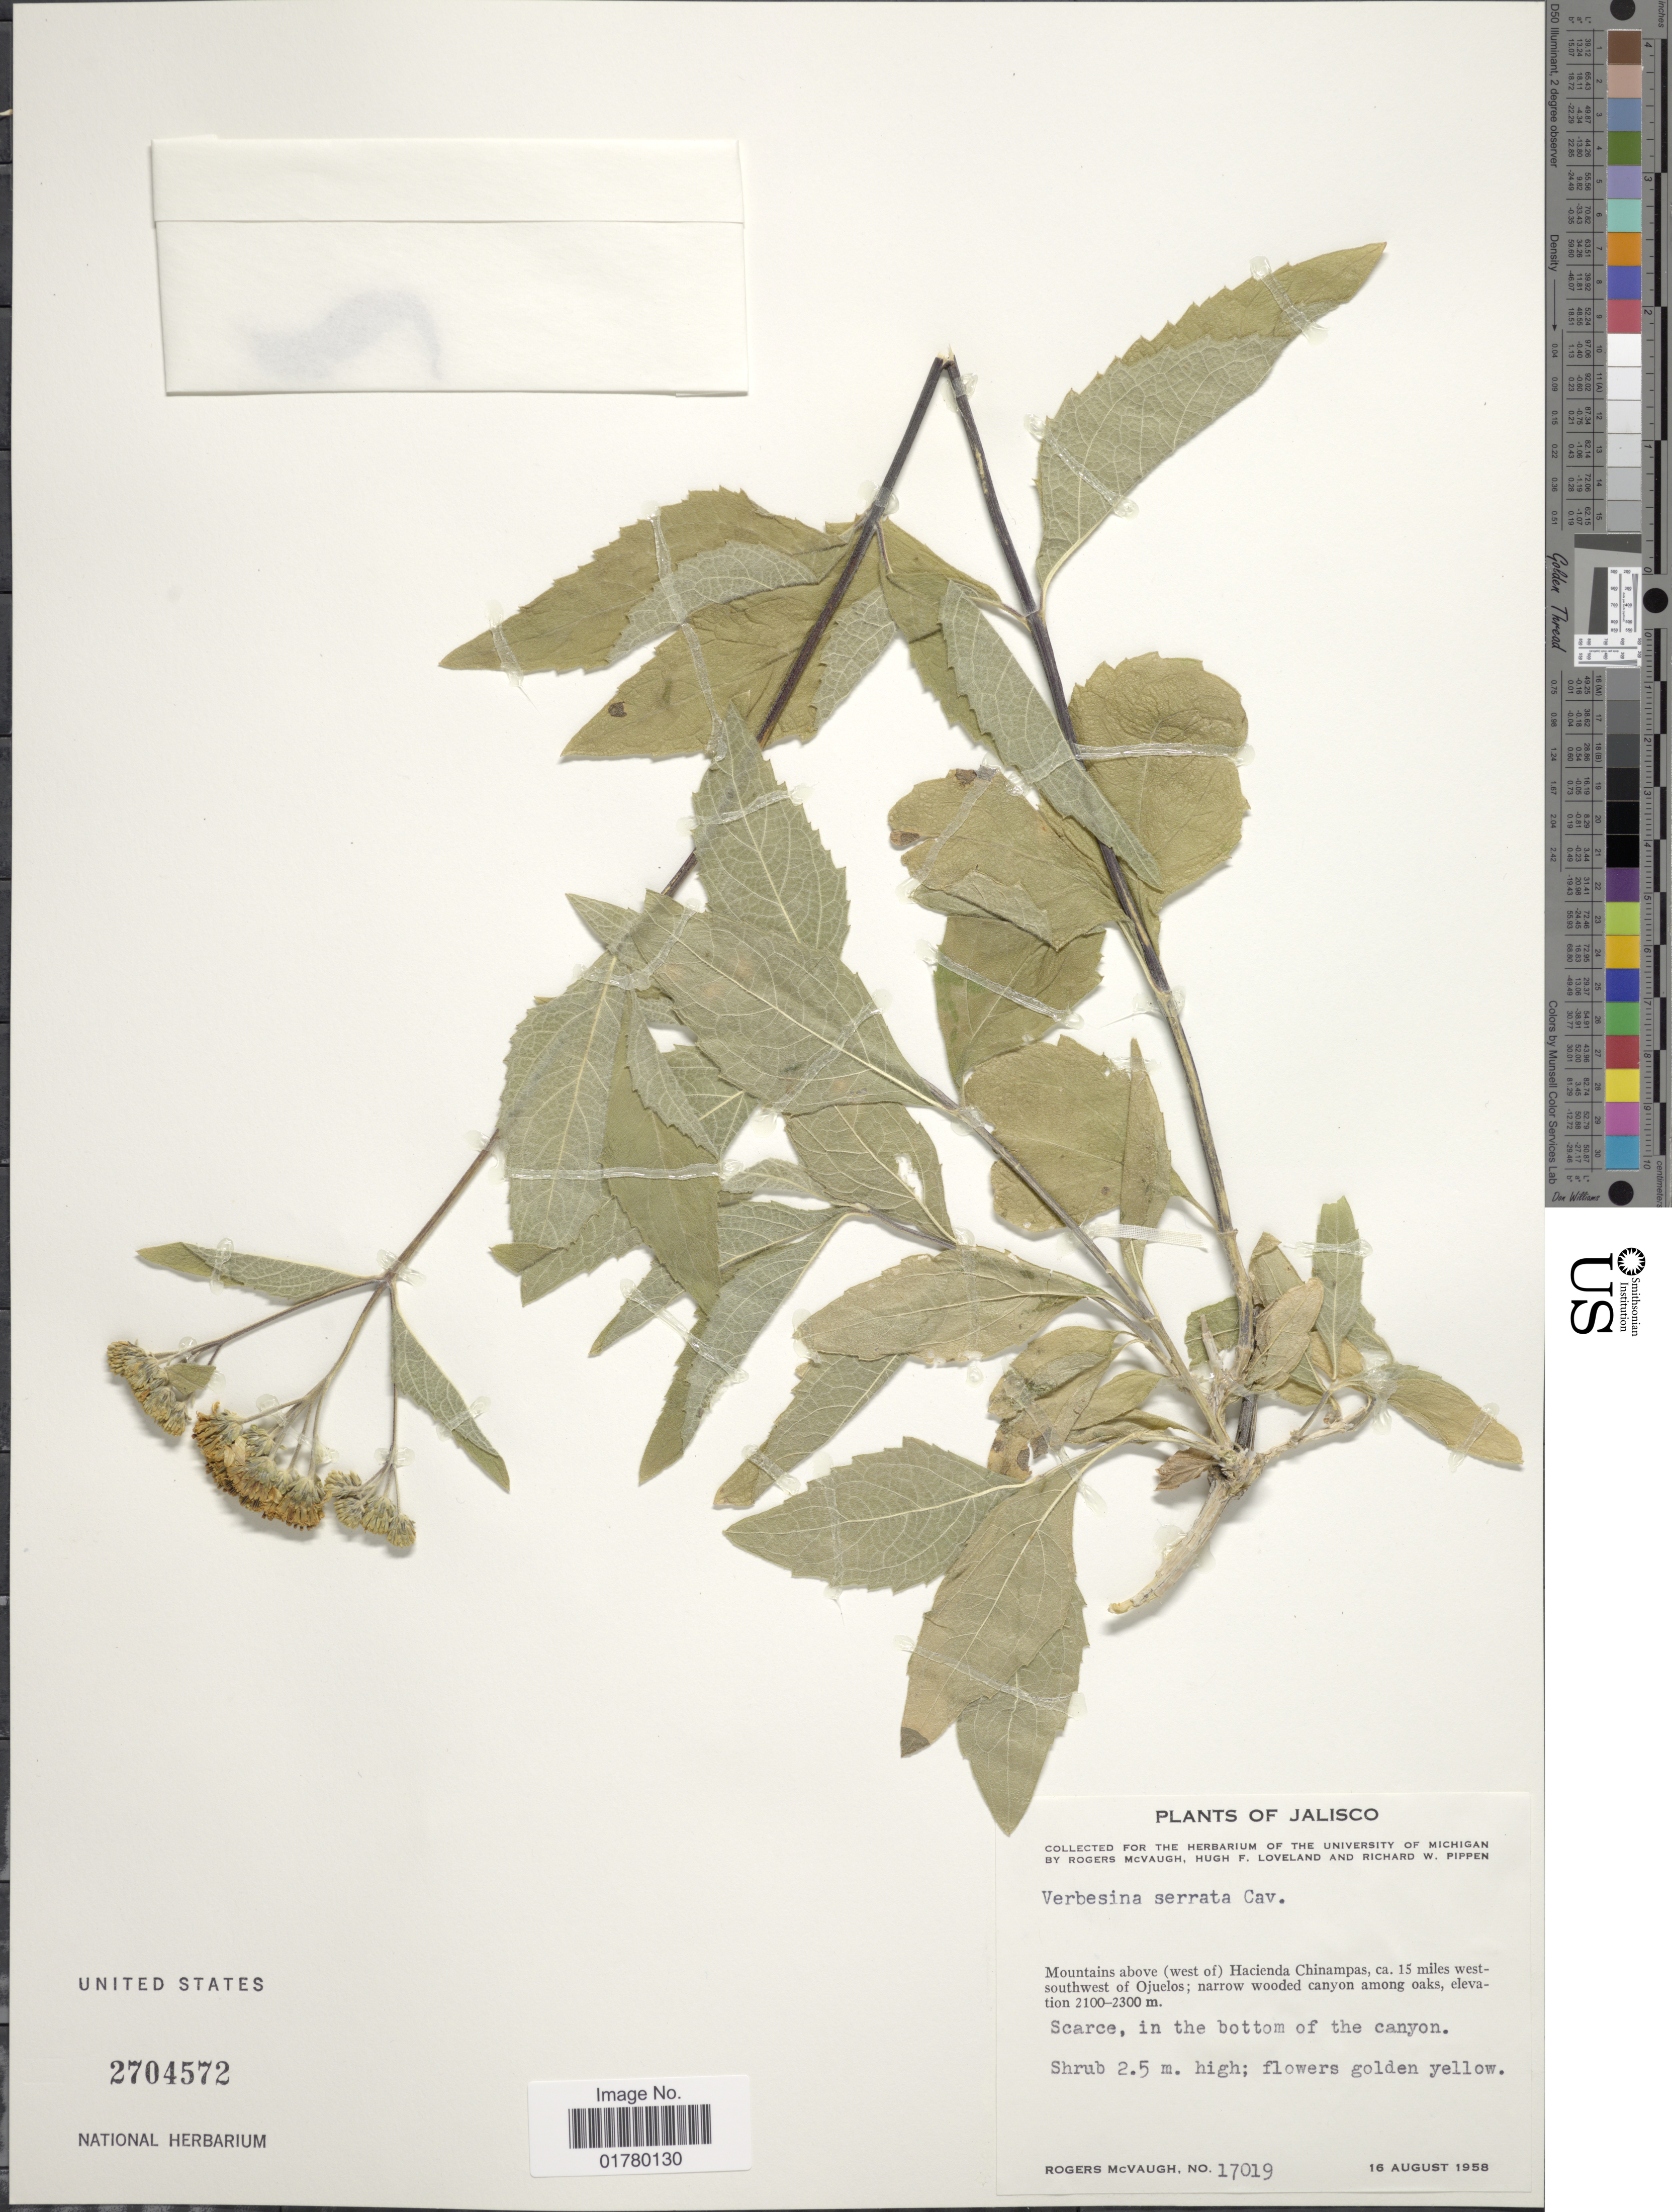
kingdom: Plantae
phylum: Tracheophyta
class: Magnoliopsida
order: Asterales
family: Asteraceae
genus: Verbesina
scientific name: Verbesina serrata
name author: Cav.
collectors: R. McVaugh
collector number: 17019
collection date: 1958-08-16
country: Mexico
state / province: Jalisco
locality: Mountains above (west of) Hacienda Chinampas, ca. 15 miles west-southwest of Ojuelos; narrow wooded canyon among oaks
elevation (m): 2100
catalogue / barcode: US 2704572